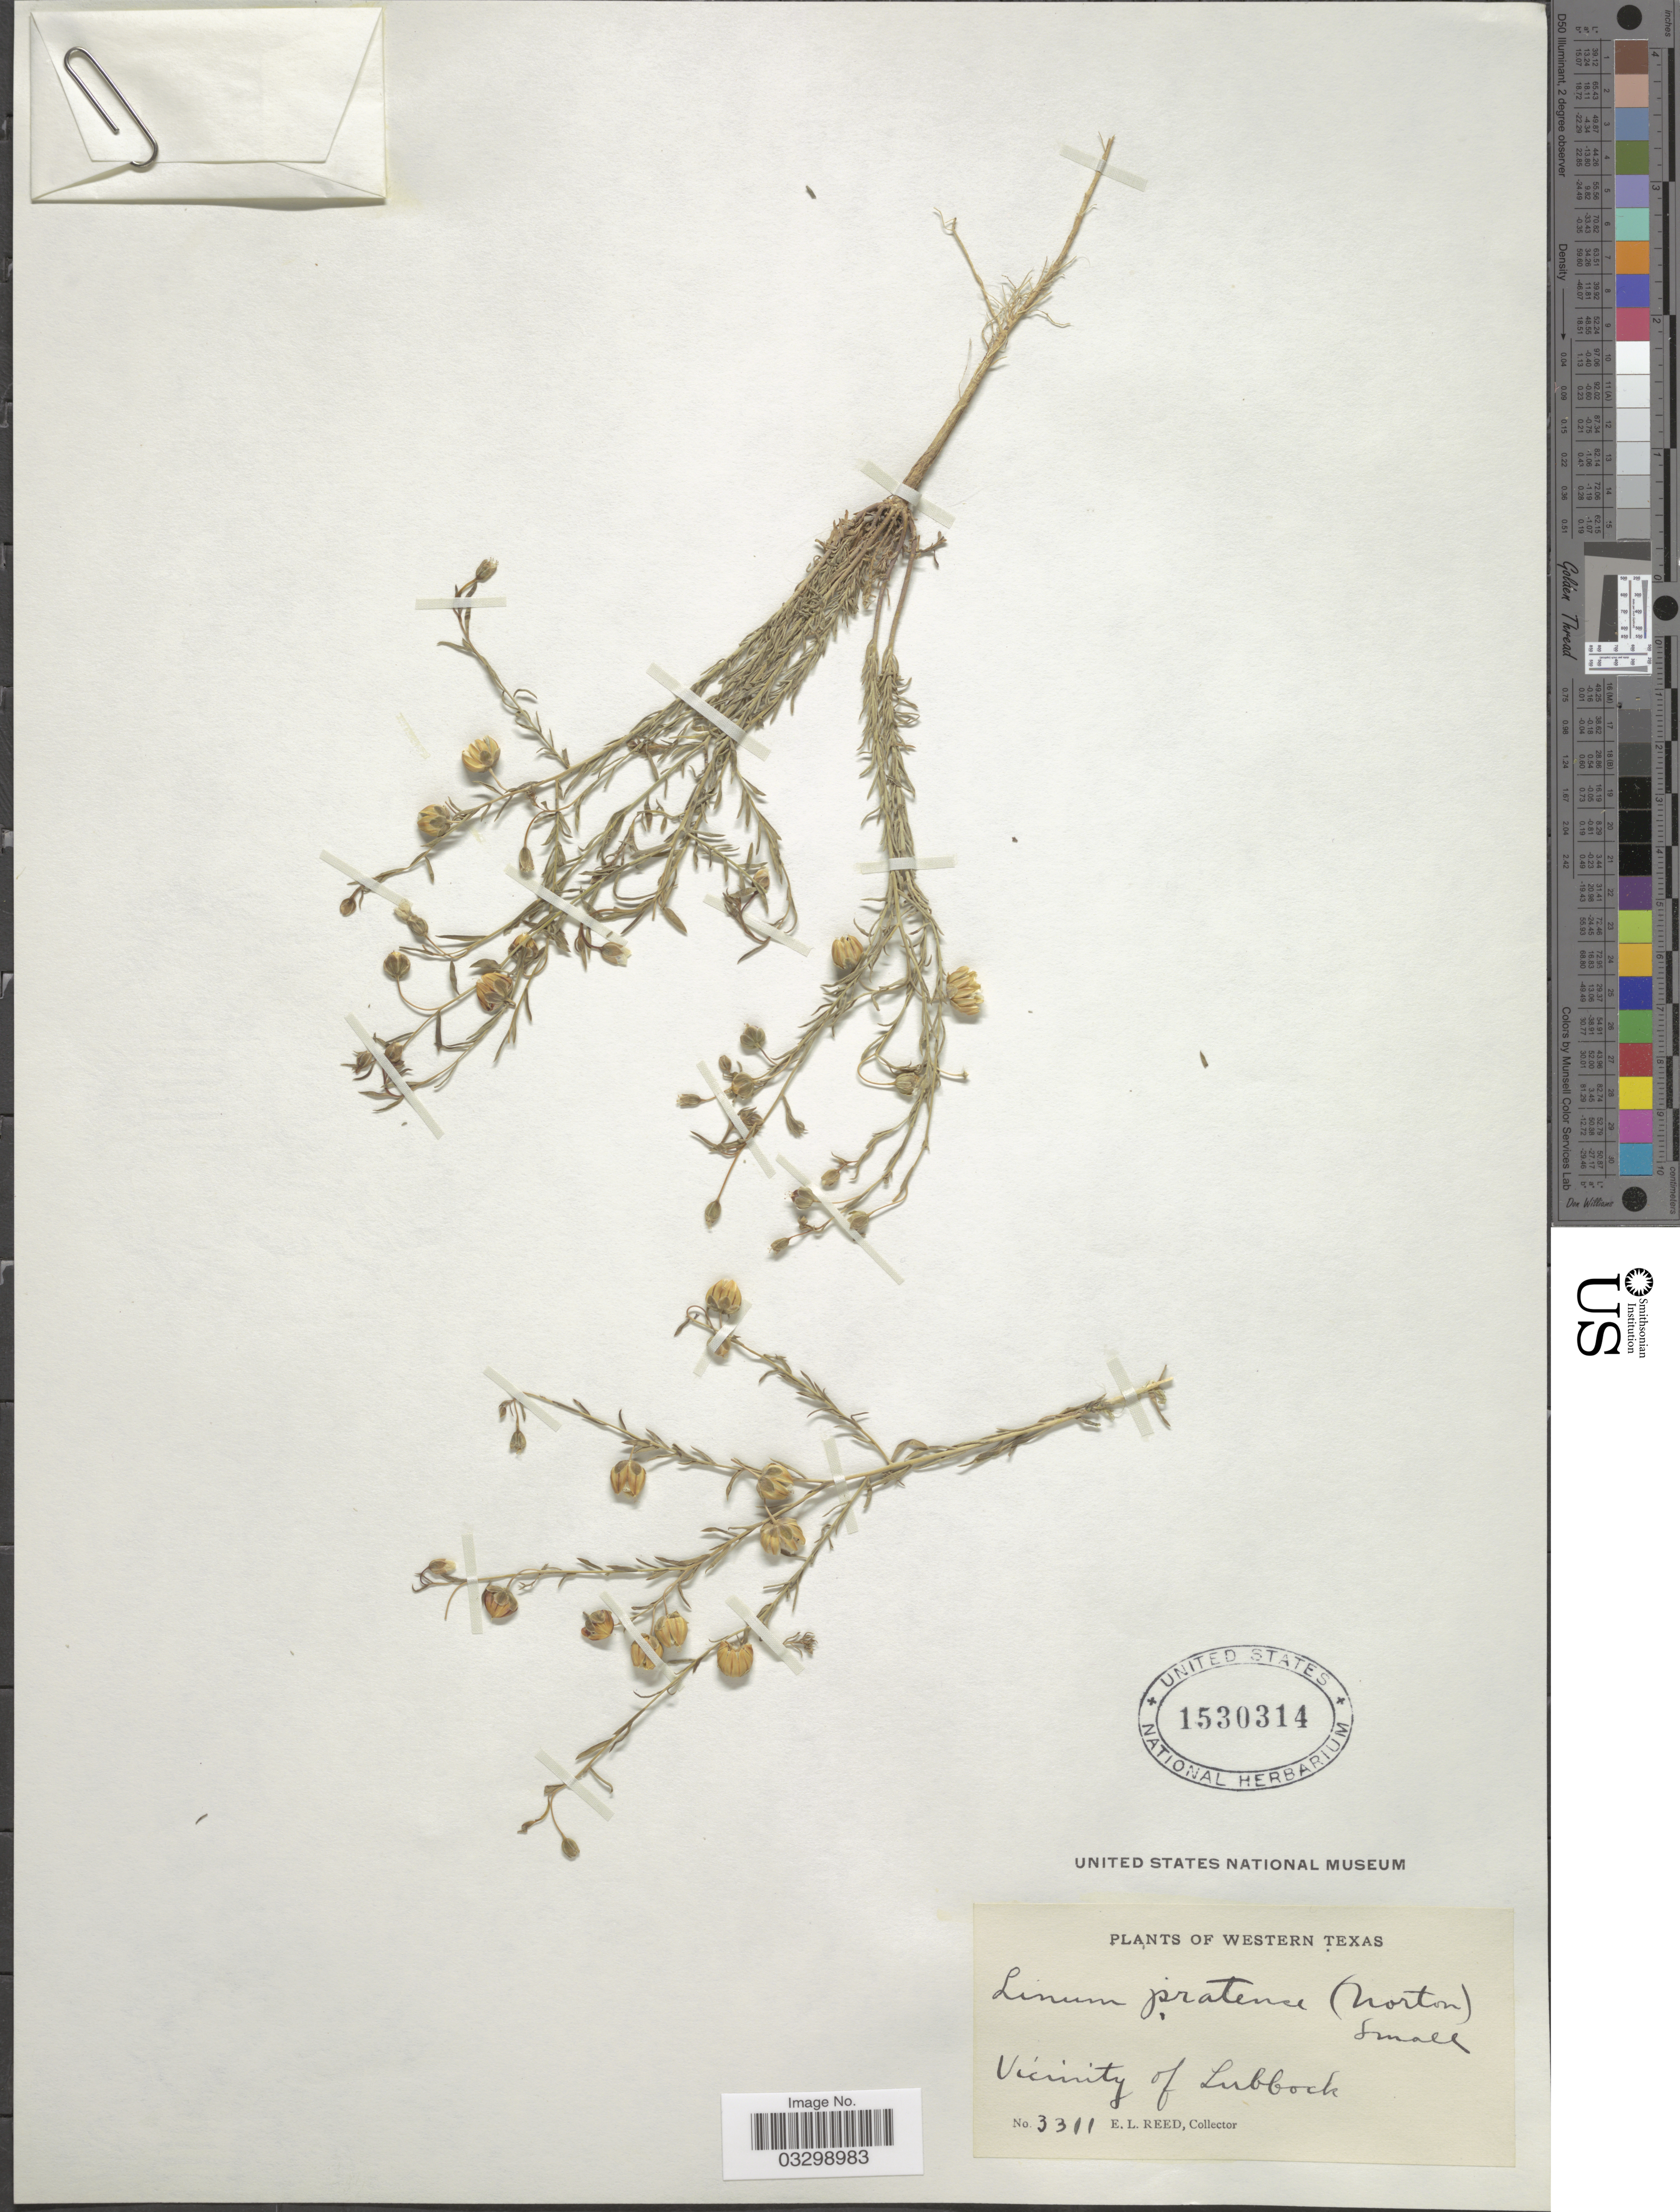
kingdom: Plantae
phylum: Tracheophyta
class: Magnoliopsida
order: Malpighiales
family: Linaceae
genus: Linum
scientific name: Linum pratense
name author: (J.B. Norton) Small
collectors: E. Reed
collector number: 3311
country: United States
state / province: Texas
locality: Western Texas, Vicinity of Lubbock.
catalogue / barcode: US 1530314